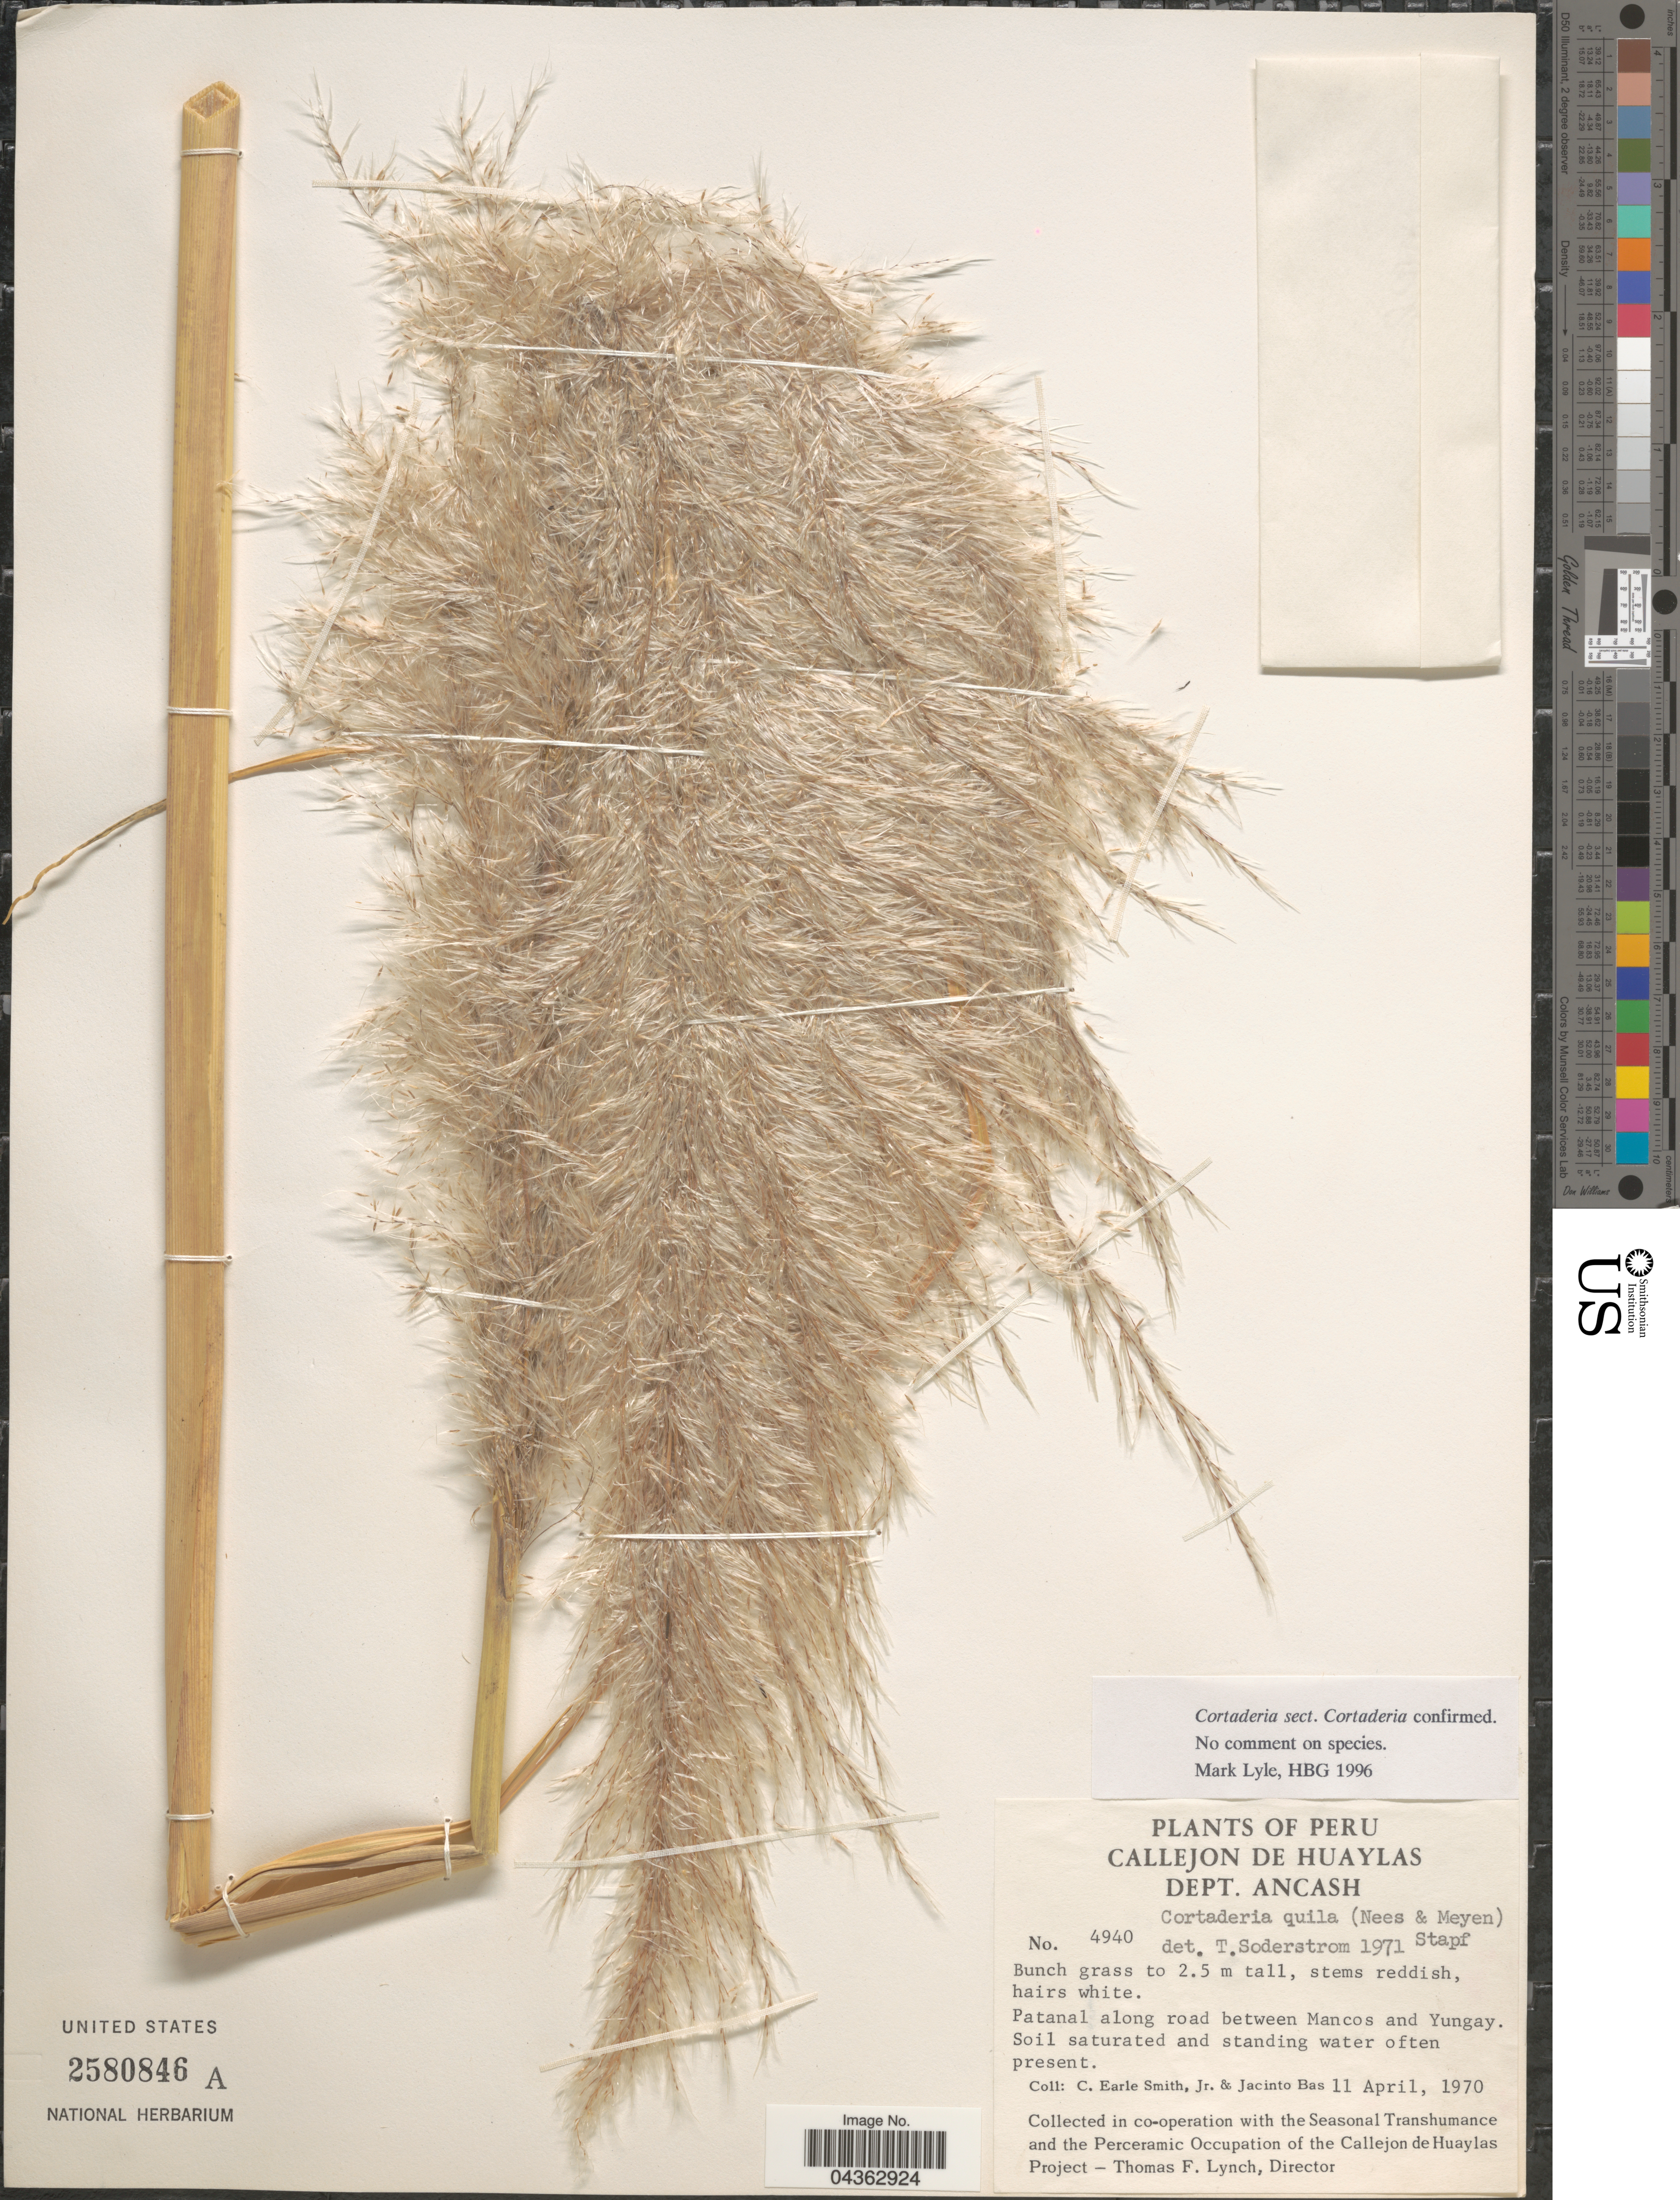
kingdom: Plantae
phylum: Tracheophyta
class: Liliopsida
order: Poales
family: Poaceae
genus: Cortaderia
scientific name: Cortaderia speciosa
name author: (Nees) Stapf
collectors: C. E. Smith Jr. & J. Bas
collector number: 4940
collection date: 1970-04-11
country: Peru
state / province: Ancash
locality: Callejon de Huaylas. Dept. Ancash. Patanal along road between Manco and Yungay.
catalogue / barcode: US 2580846A